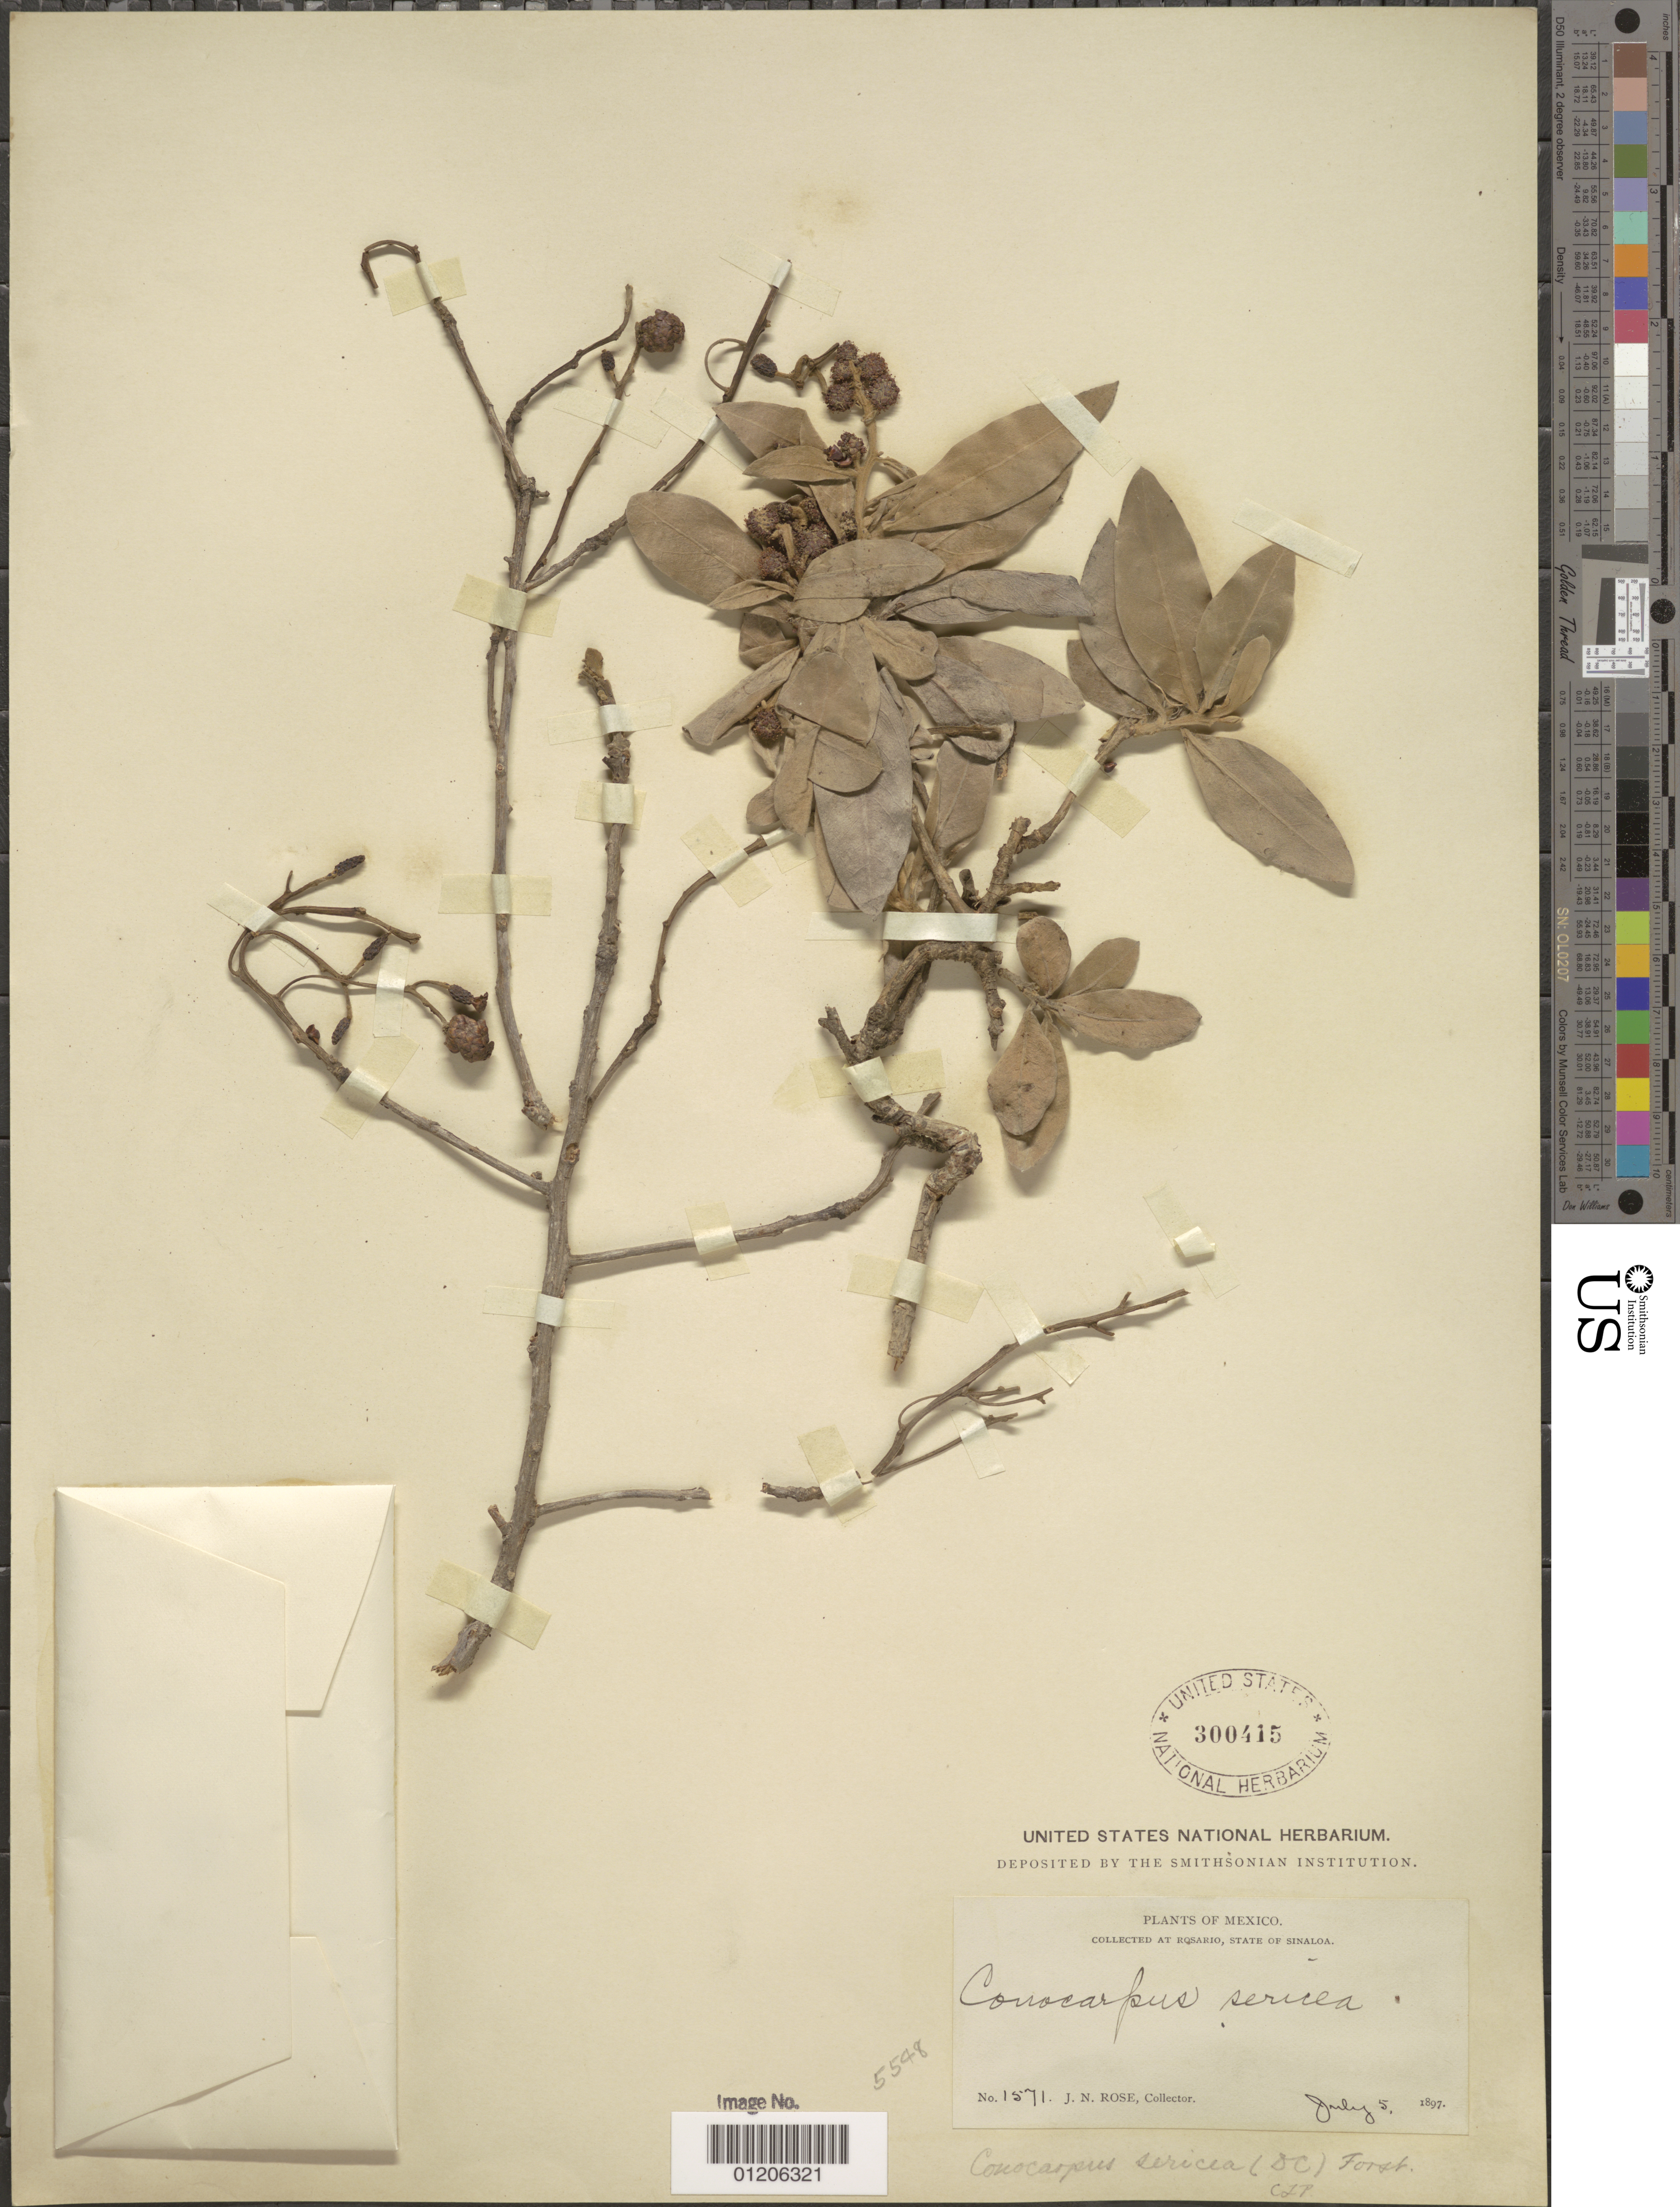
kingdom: Plantae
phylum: Tracheophyta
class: Magnoliopsida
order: Myrtales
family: Combretaceae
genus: Conocarpus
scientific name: Conocarpus erectus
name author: L.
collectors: J. N. Rose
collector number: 1571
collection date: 1897-07-05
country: Mexico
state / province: Sinaloa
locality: Rosario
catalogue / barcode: US 300415